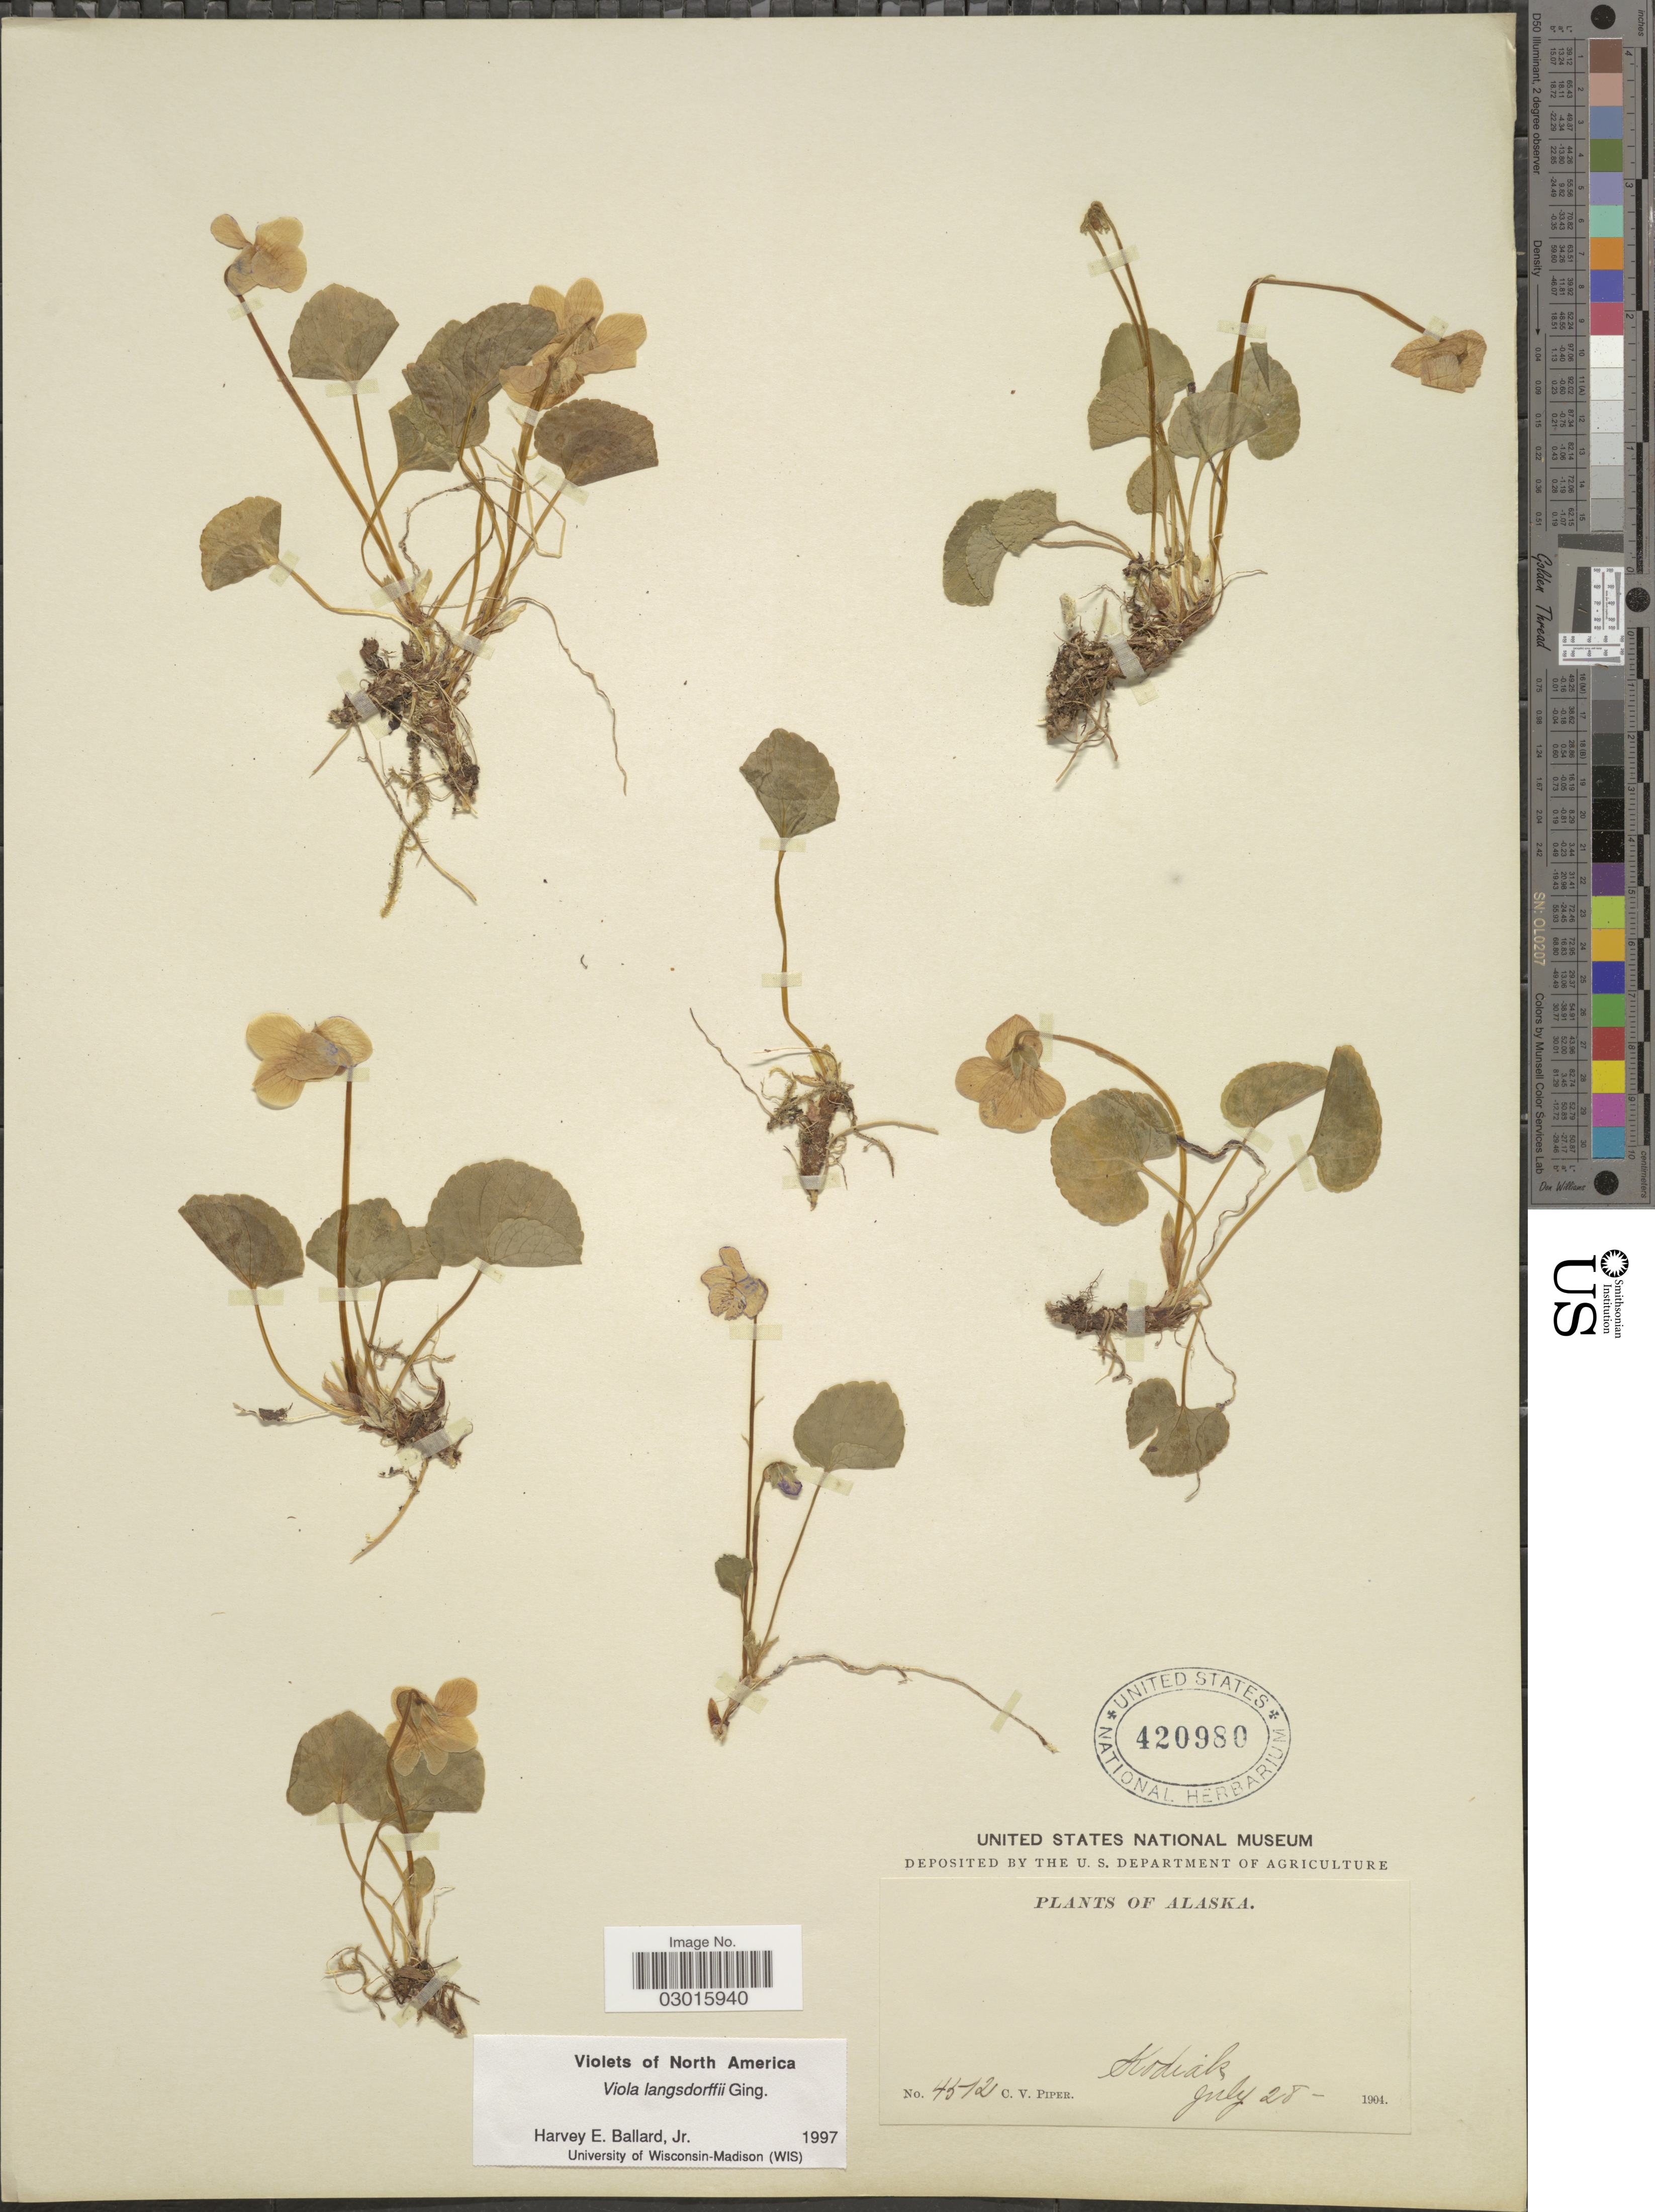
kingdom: Plantae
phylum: Tracheophyta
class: Magnoliopsida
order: Malpighiales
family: Violaceae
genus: Viola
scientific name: Viola langsdorffii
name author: Fisch. ex Ging.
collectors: C. V. Piper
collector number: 4512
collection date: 1904-07-28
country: United States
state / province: Alaska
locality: Kodiak.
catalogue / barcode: US 420980